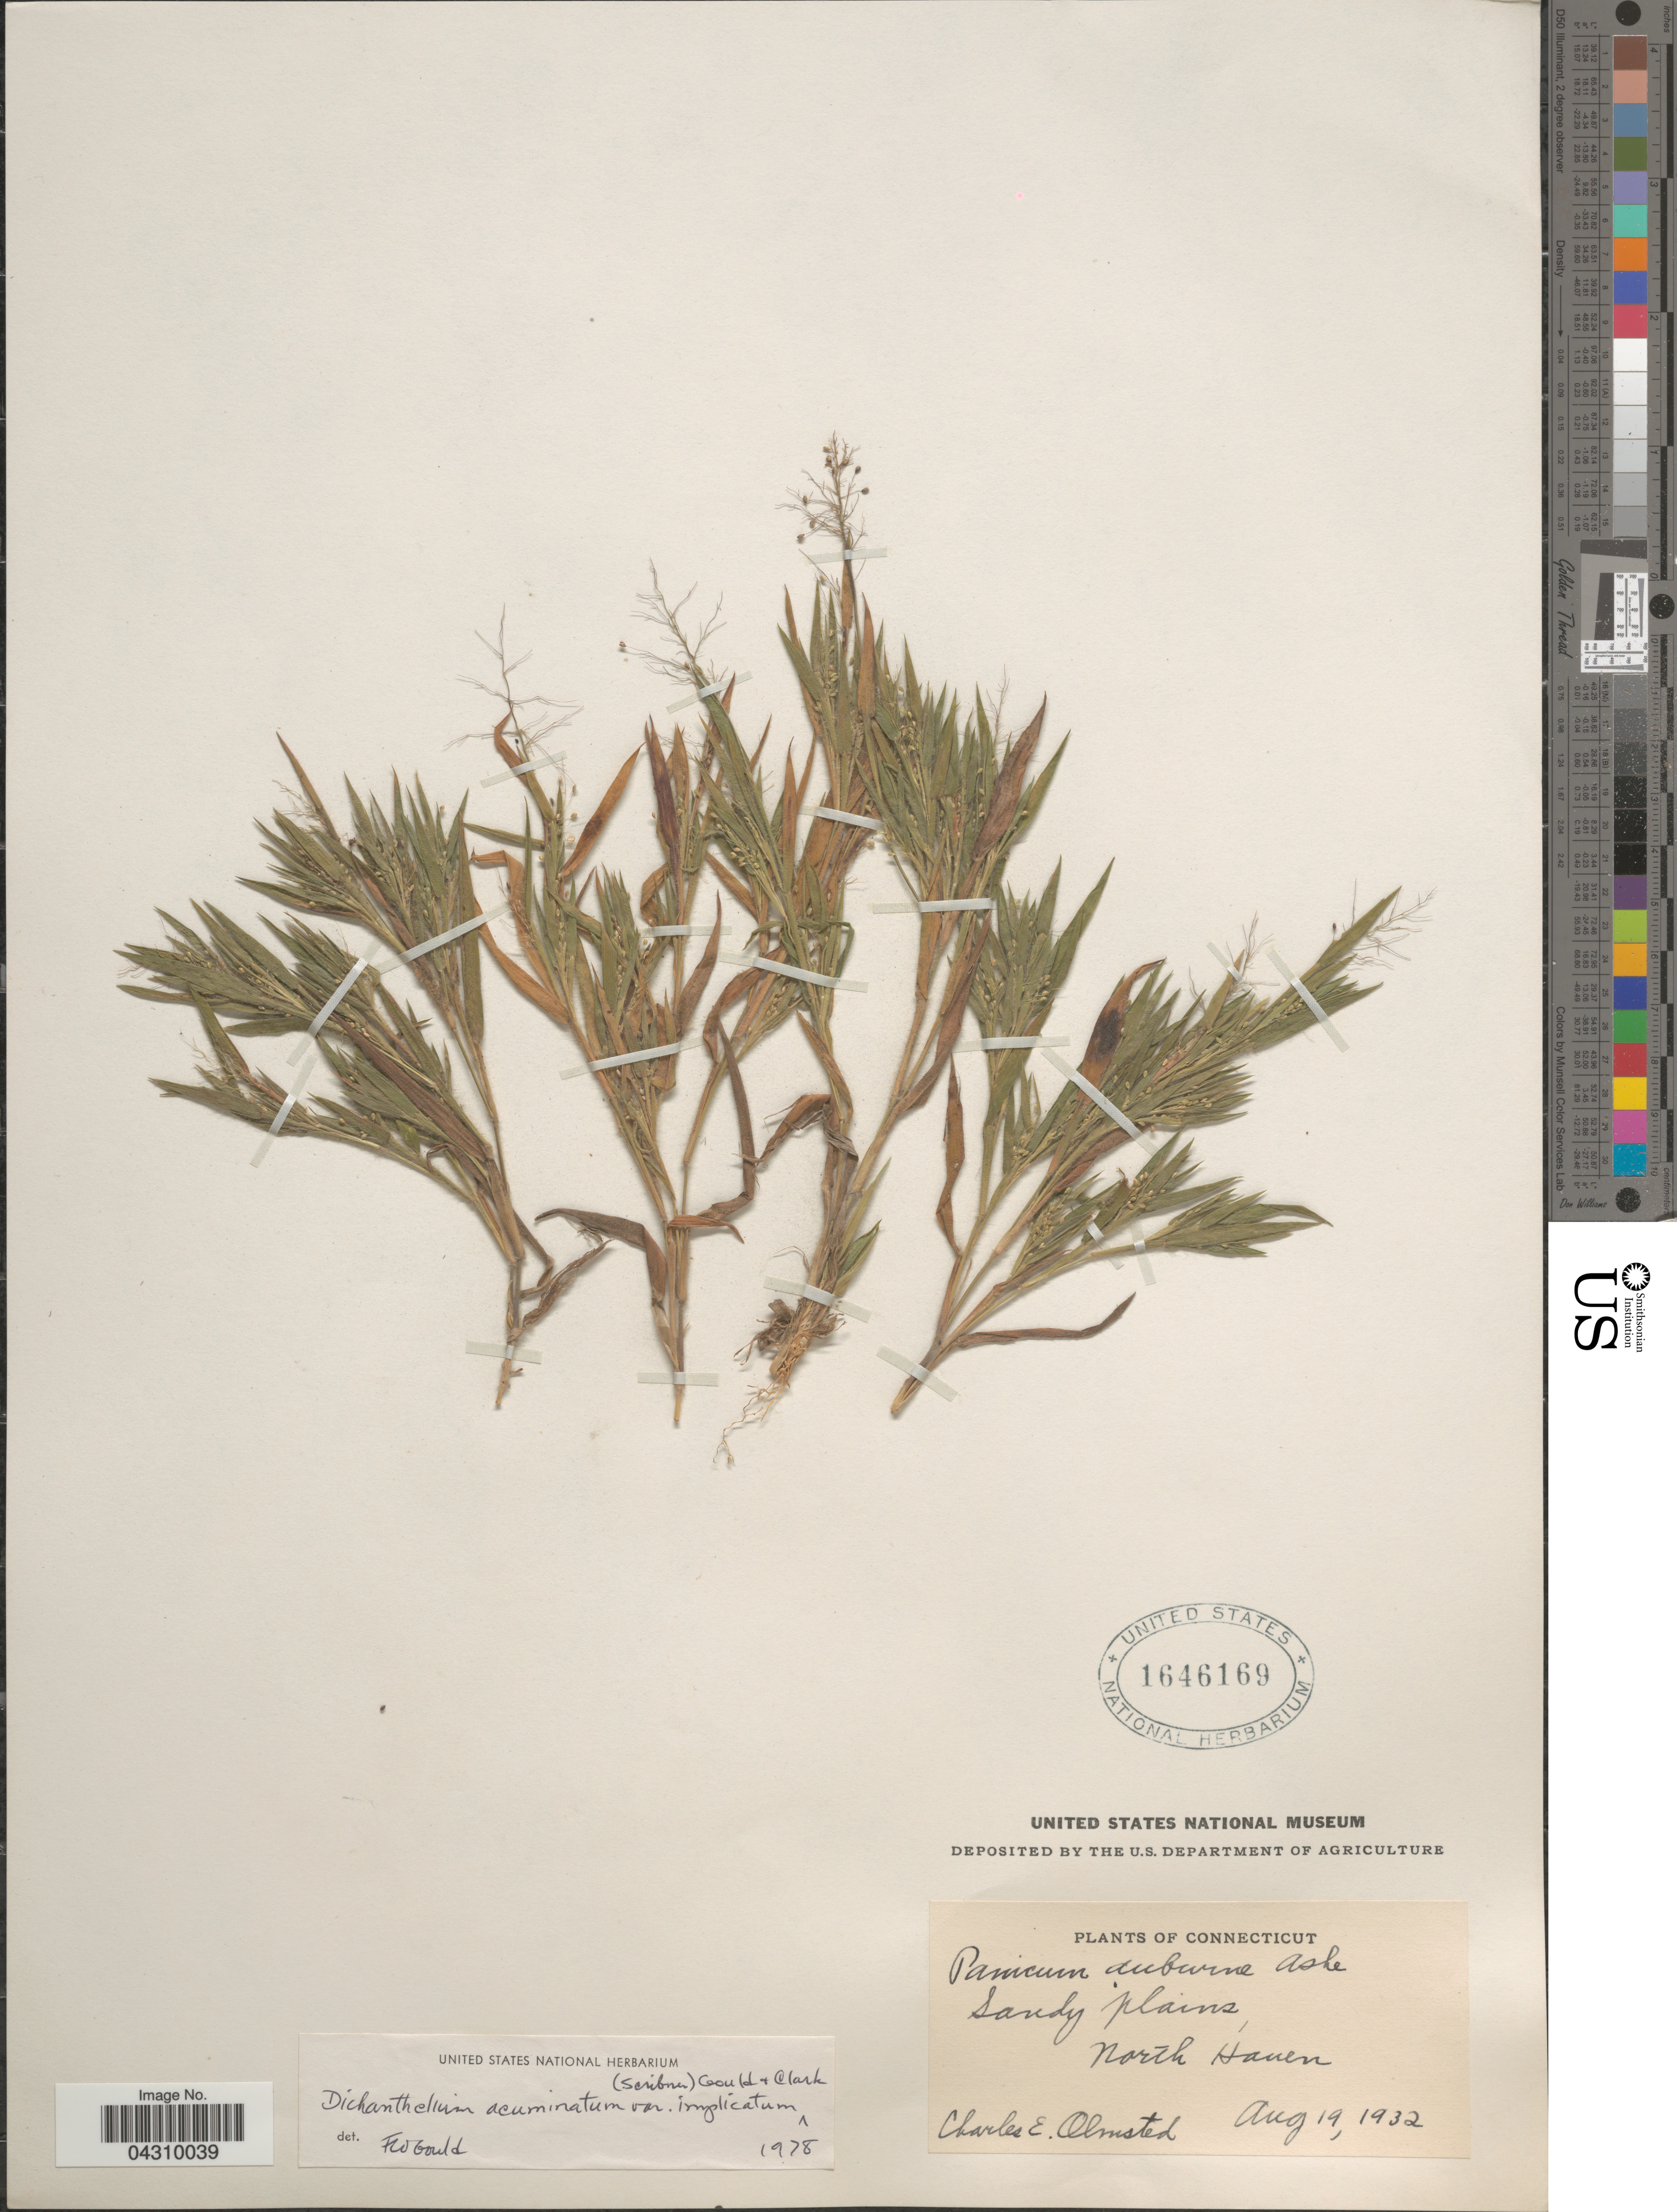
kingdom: Plantae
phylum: Tracheophyta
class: Liliopsida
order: Poales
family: Poaceae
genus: Dichanthelium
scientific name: Dichanthelium acuminatum var. acuminatum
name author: (Sw.) Gould & C.A. Clark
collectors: C. Olmsted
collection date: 1932-08-19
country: United States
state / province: Connecticut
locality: North Haven.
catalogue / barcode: US 1646169